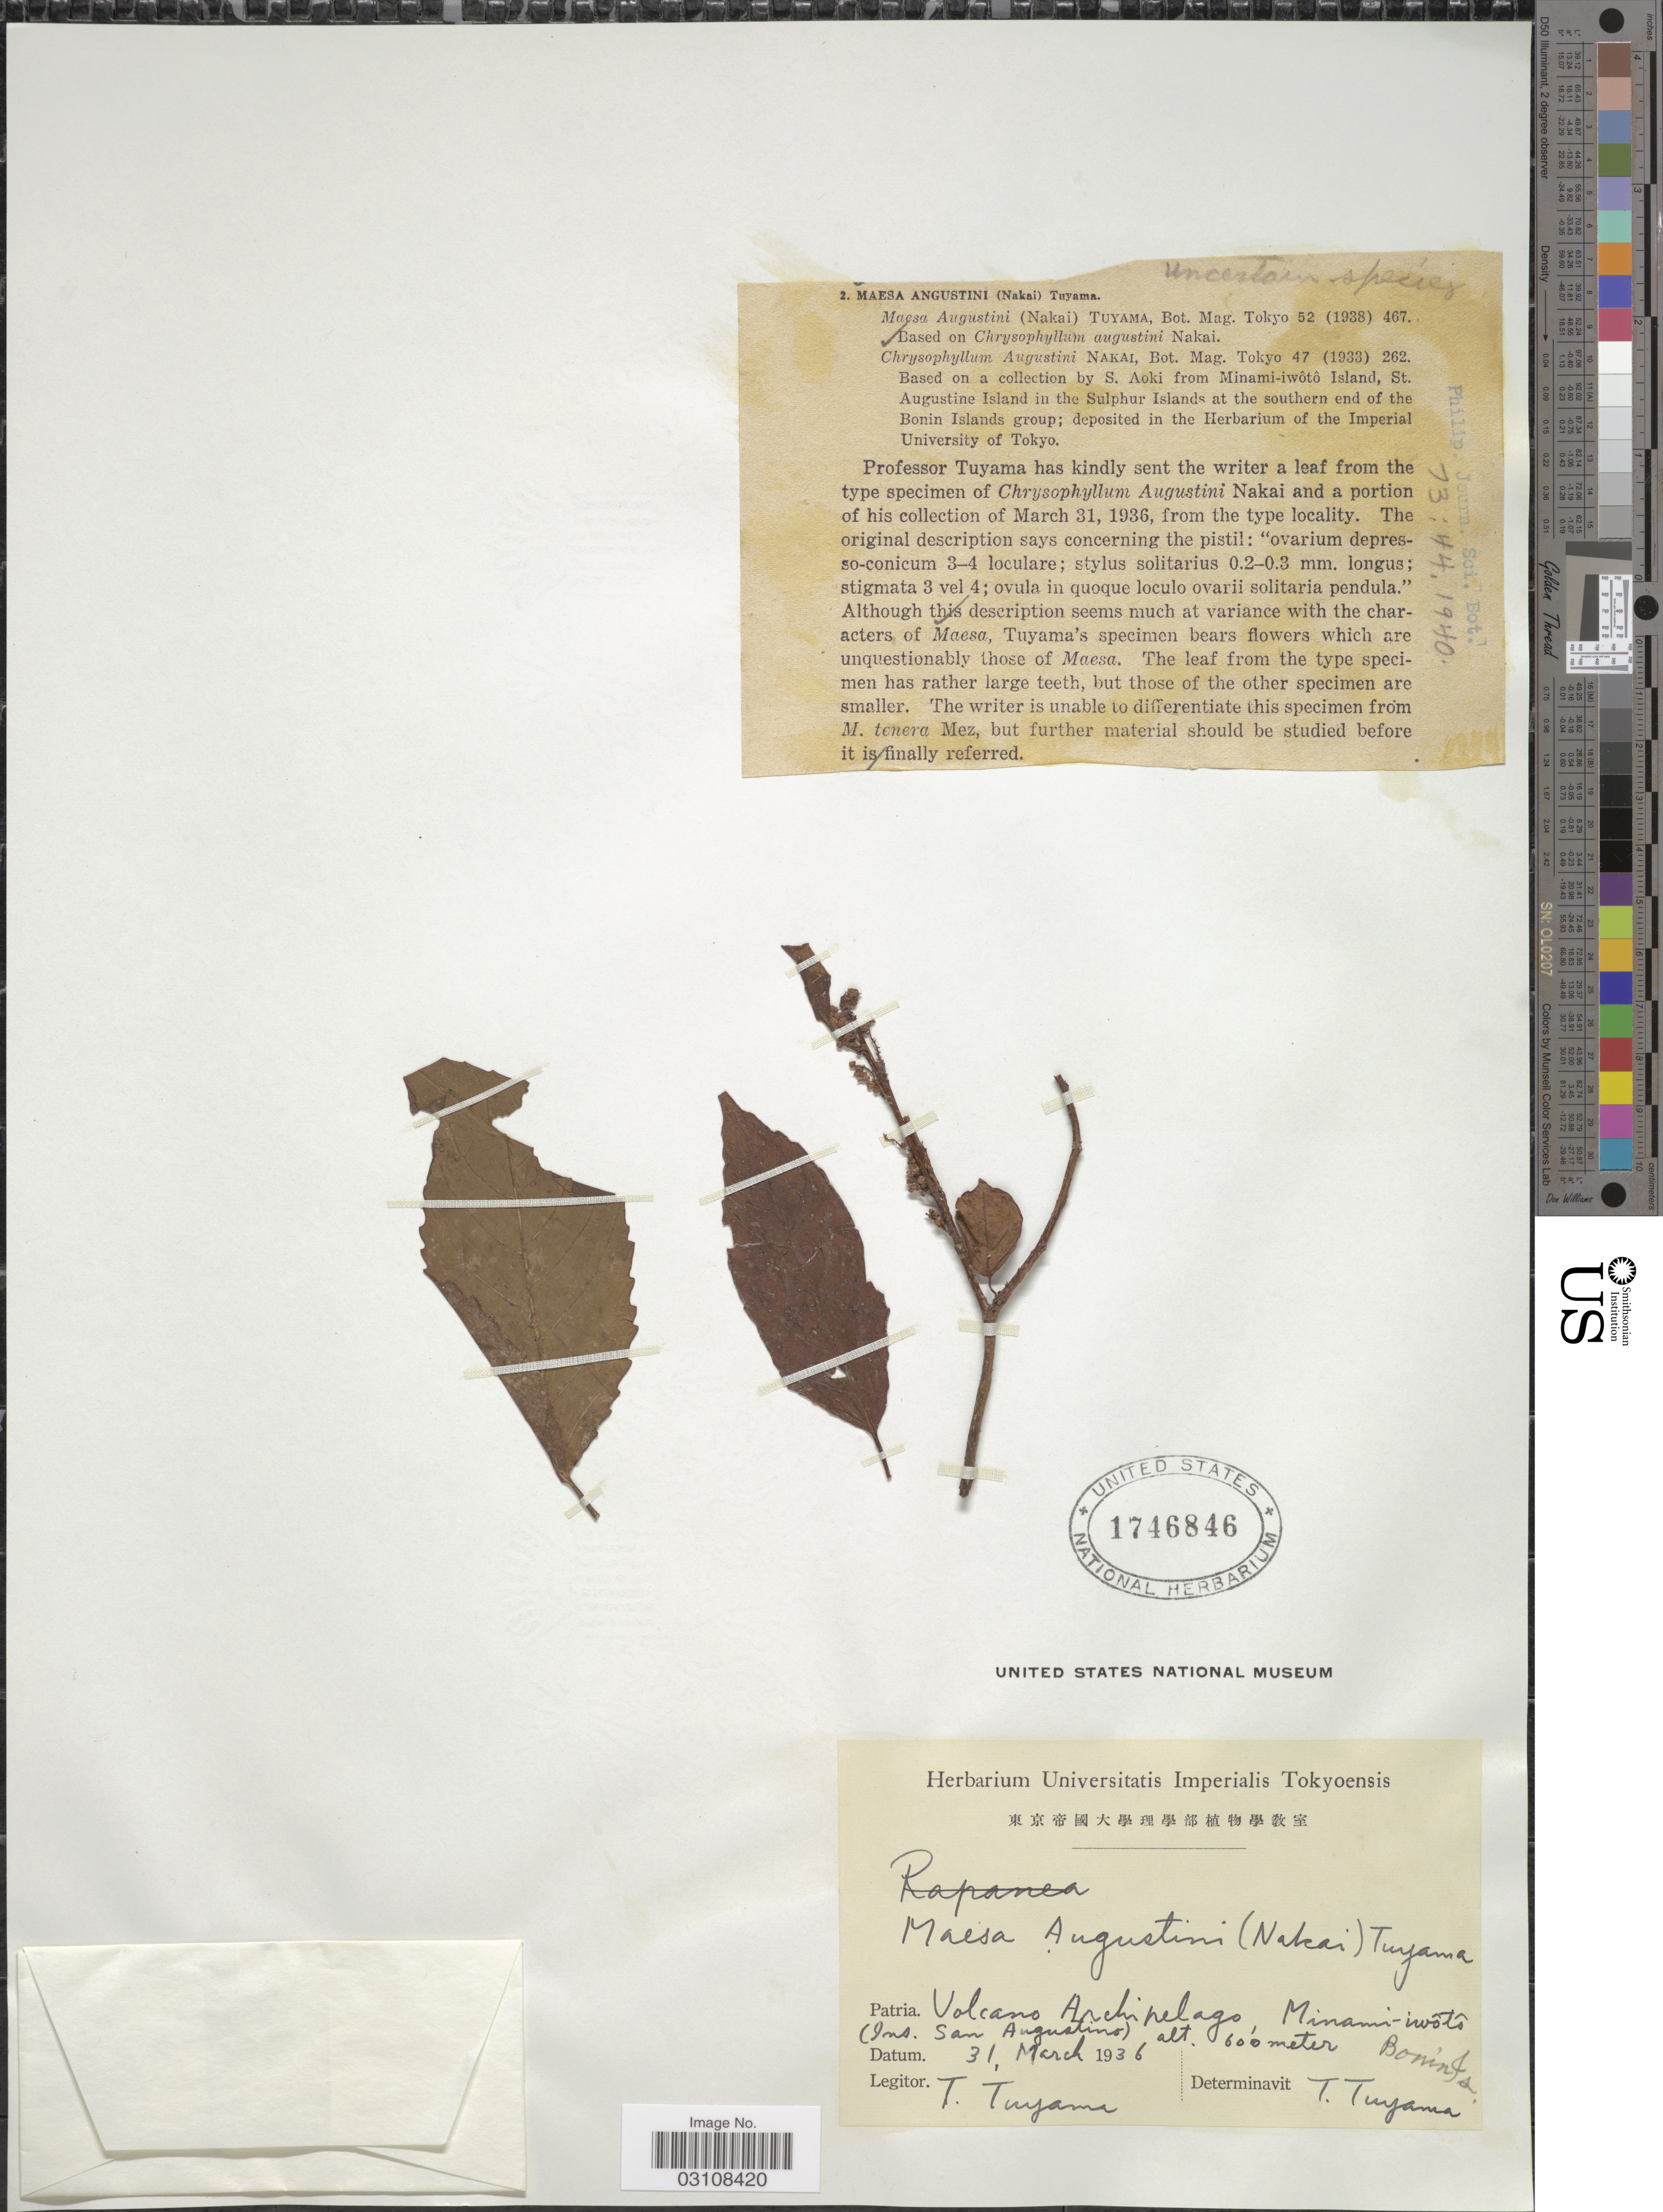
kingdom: Plantae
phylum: Tracheophyta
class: Magnoliopsida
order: Ericales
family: Primulaceae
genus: Maesa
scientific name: Maesa augustini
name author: (Nakai) Tuyama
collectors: T. Tuyama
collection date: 1936-03-31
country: Japan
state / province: Tokyo, Federal City of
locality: Patria Volcano Archipelago, Minami-iwotô (Ins. San Augustine)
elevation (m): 600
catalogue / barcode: US 1746846